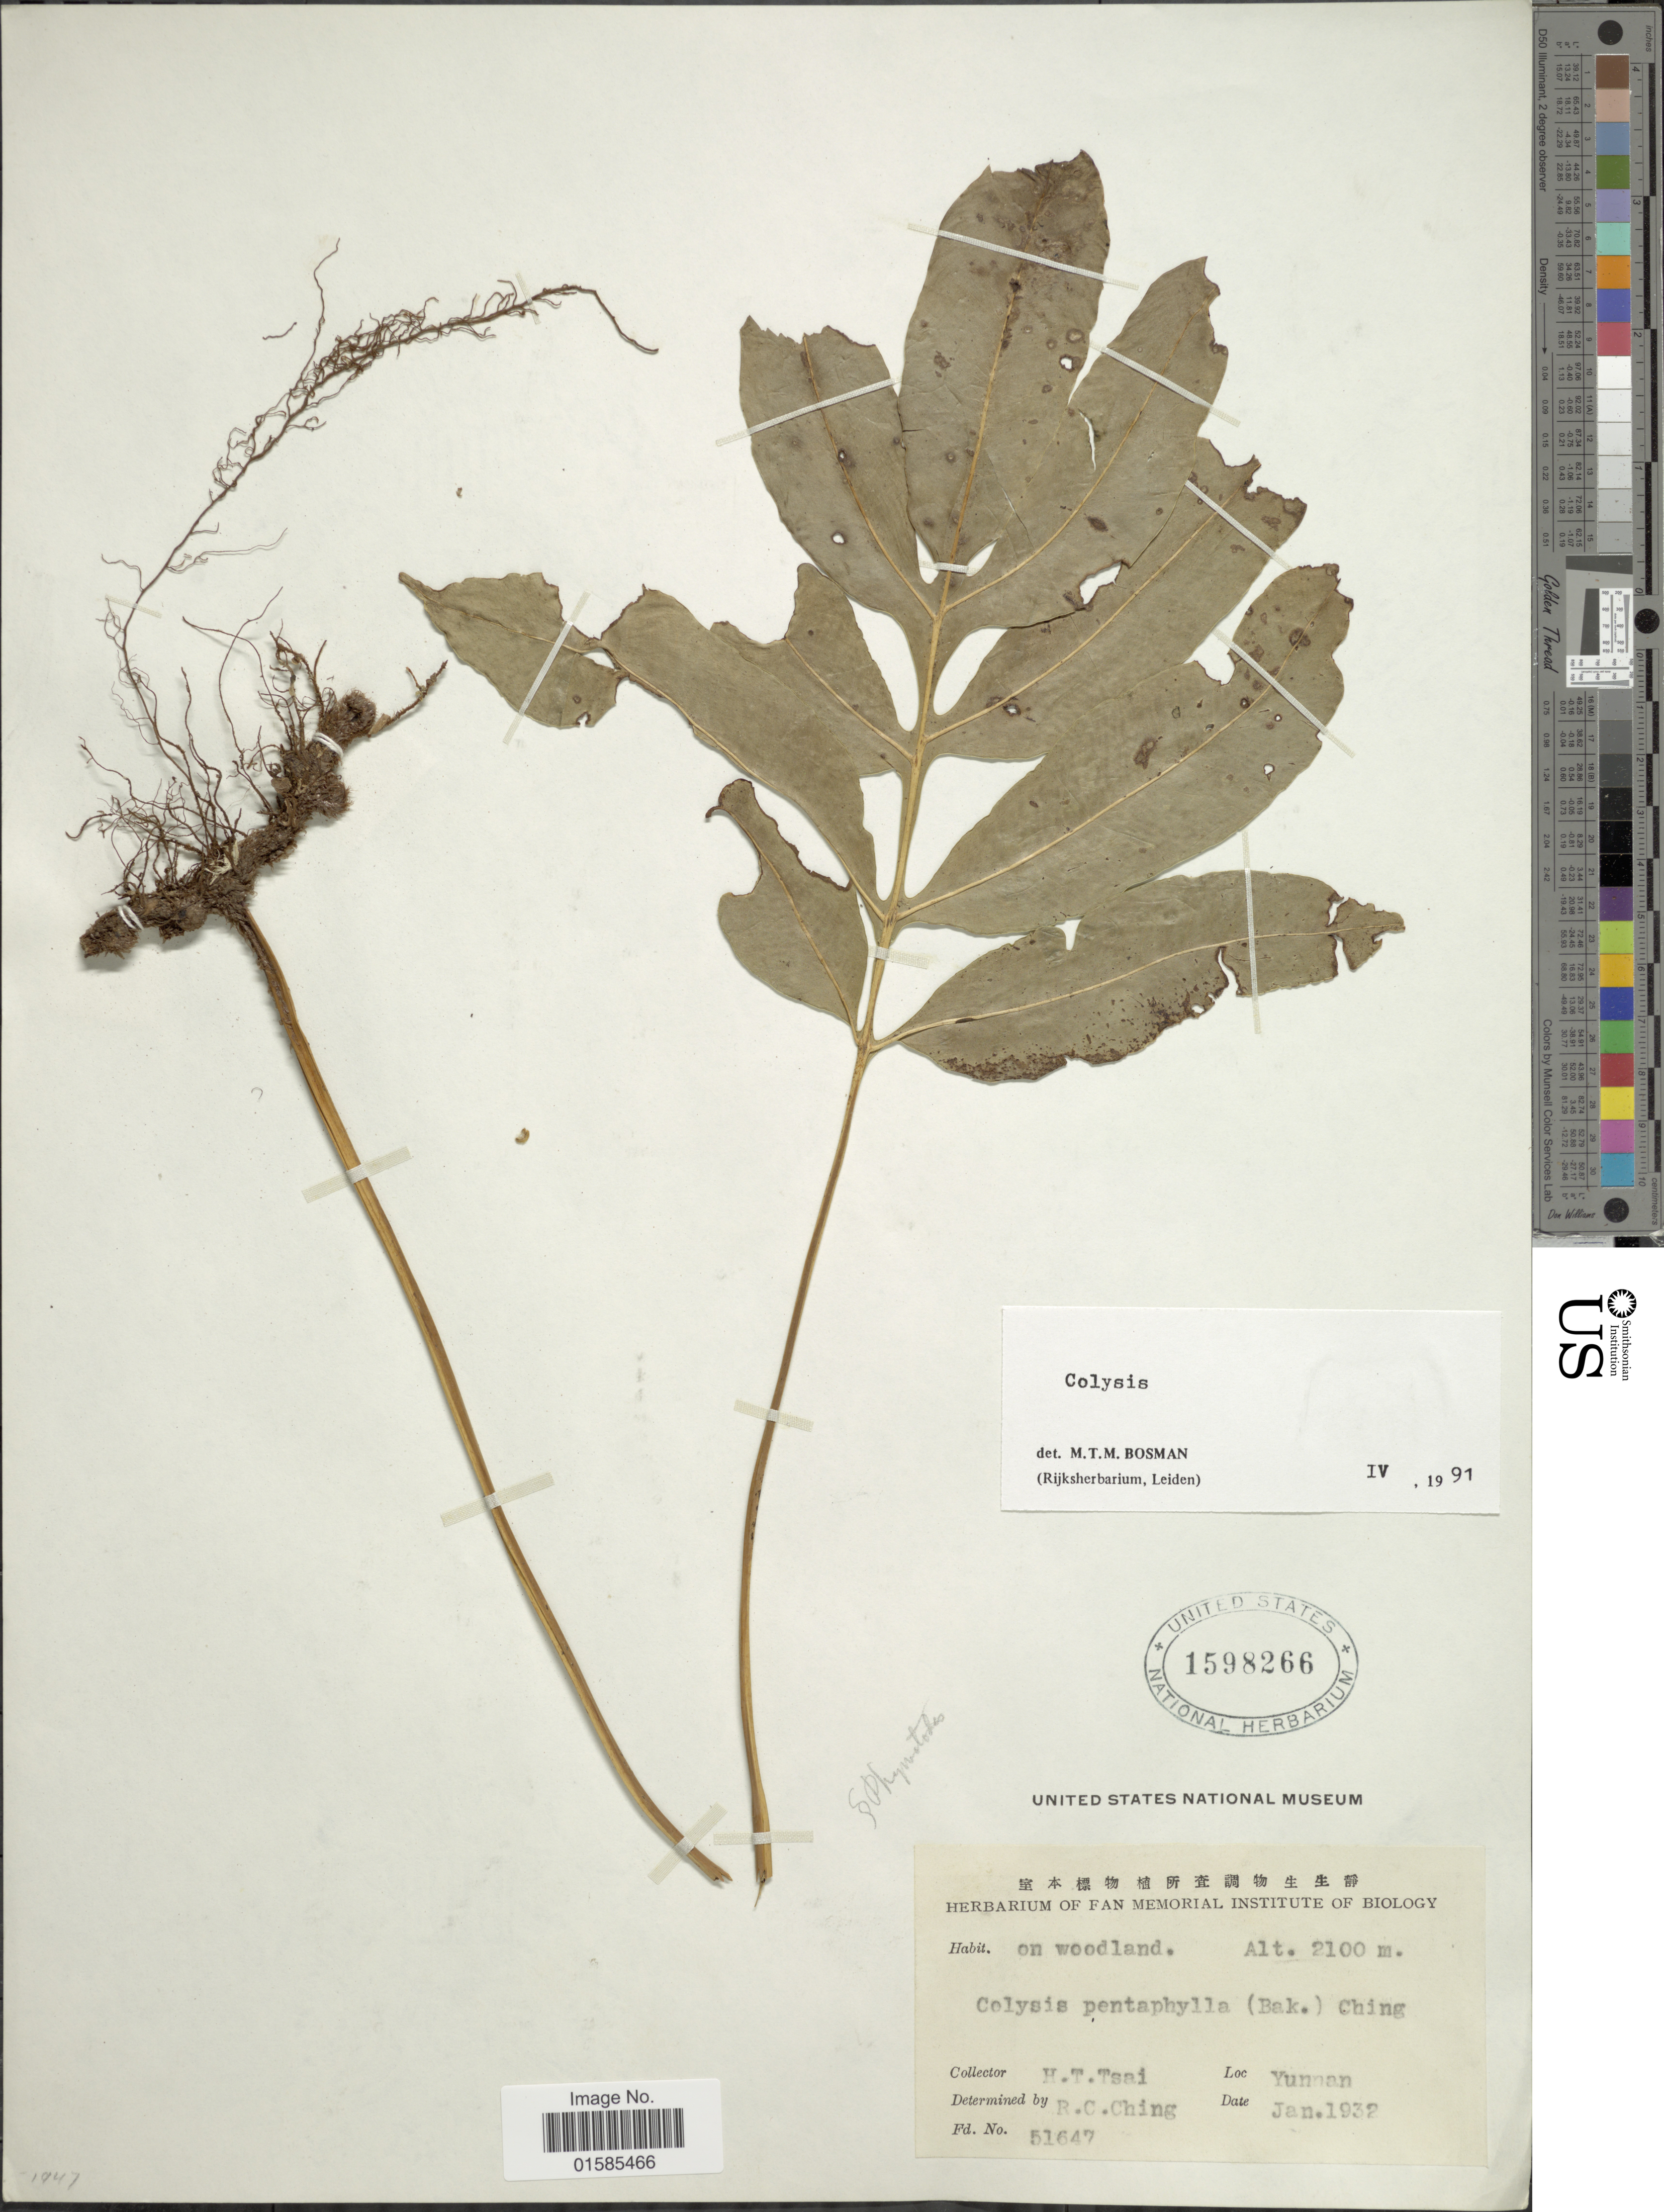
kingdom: Plantae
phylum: Tracheophyta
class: Polypodiopsida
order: Polypodiales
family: Polypodiaceae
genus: Leptochilus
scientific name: Leptochilus pentaphylla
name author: (Baker)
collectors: H. Tsai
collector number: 51647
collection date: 1932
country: China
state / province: Yunnan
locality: Yunnan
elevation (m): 2100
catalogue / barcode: US 1598266